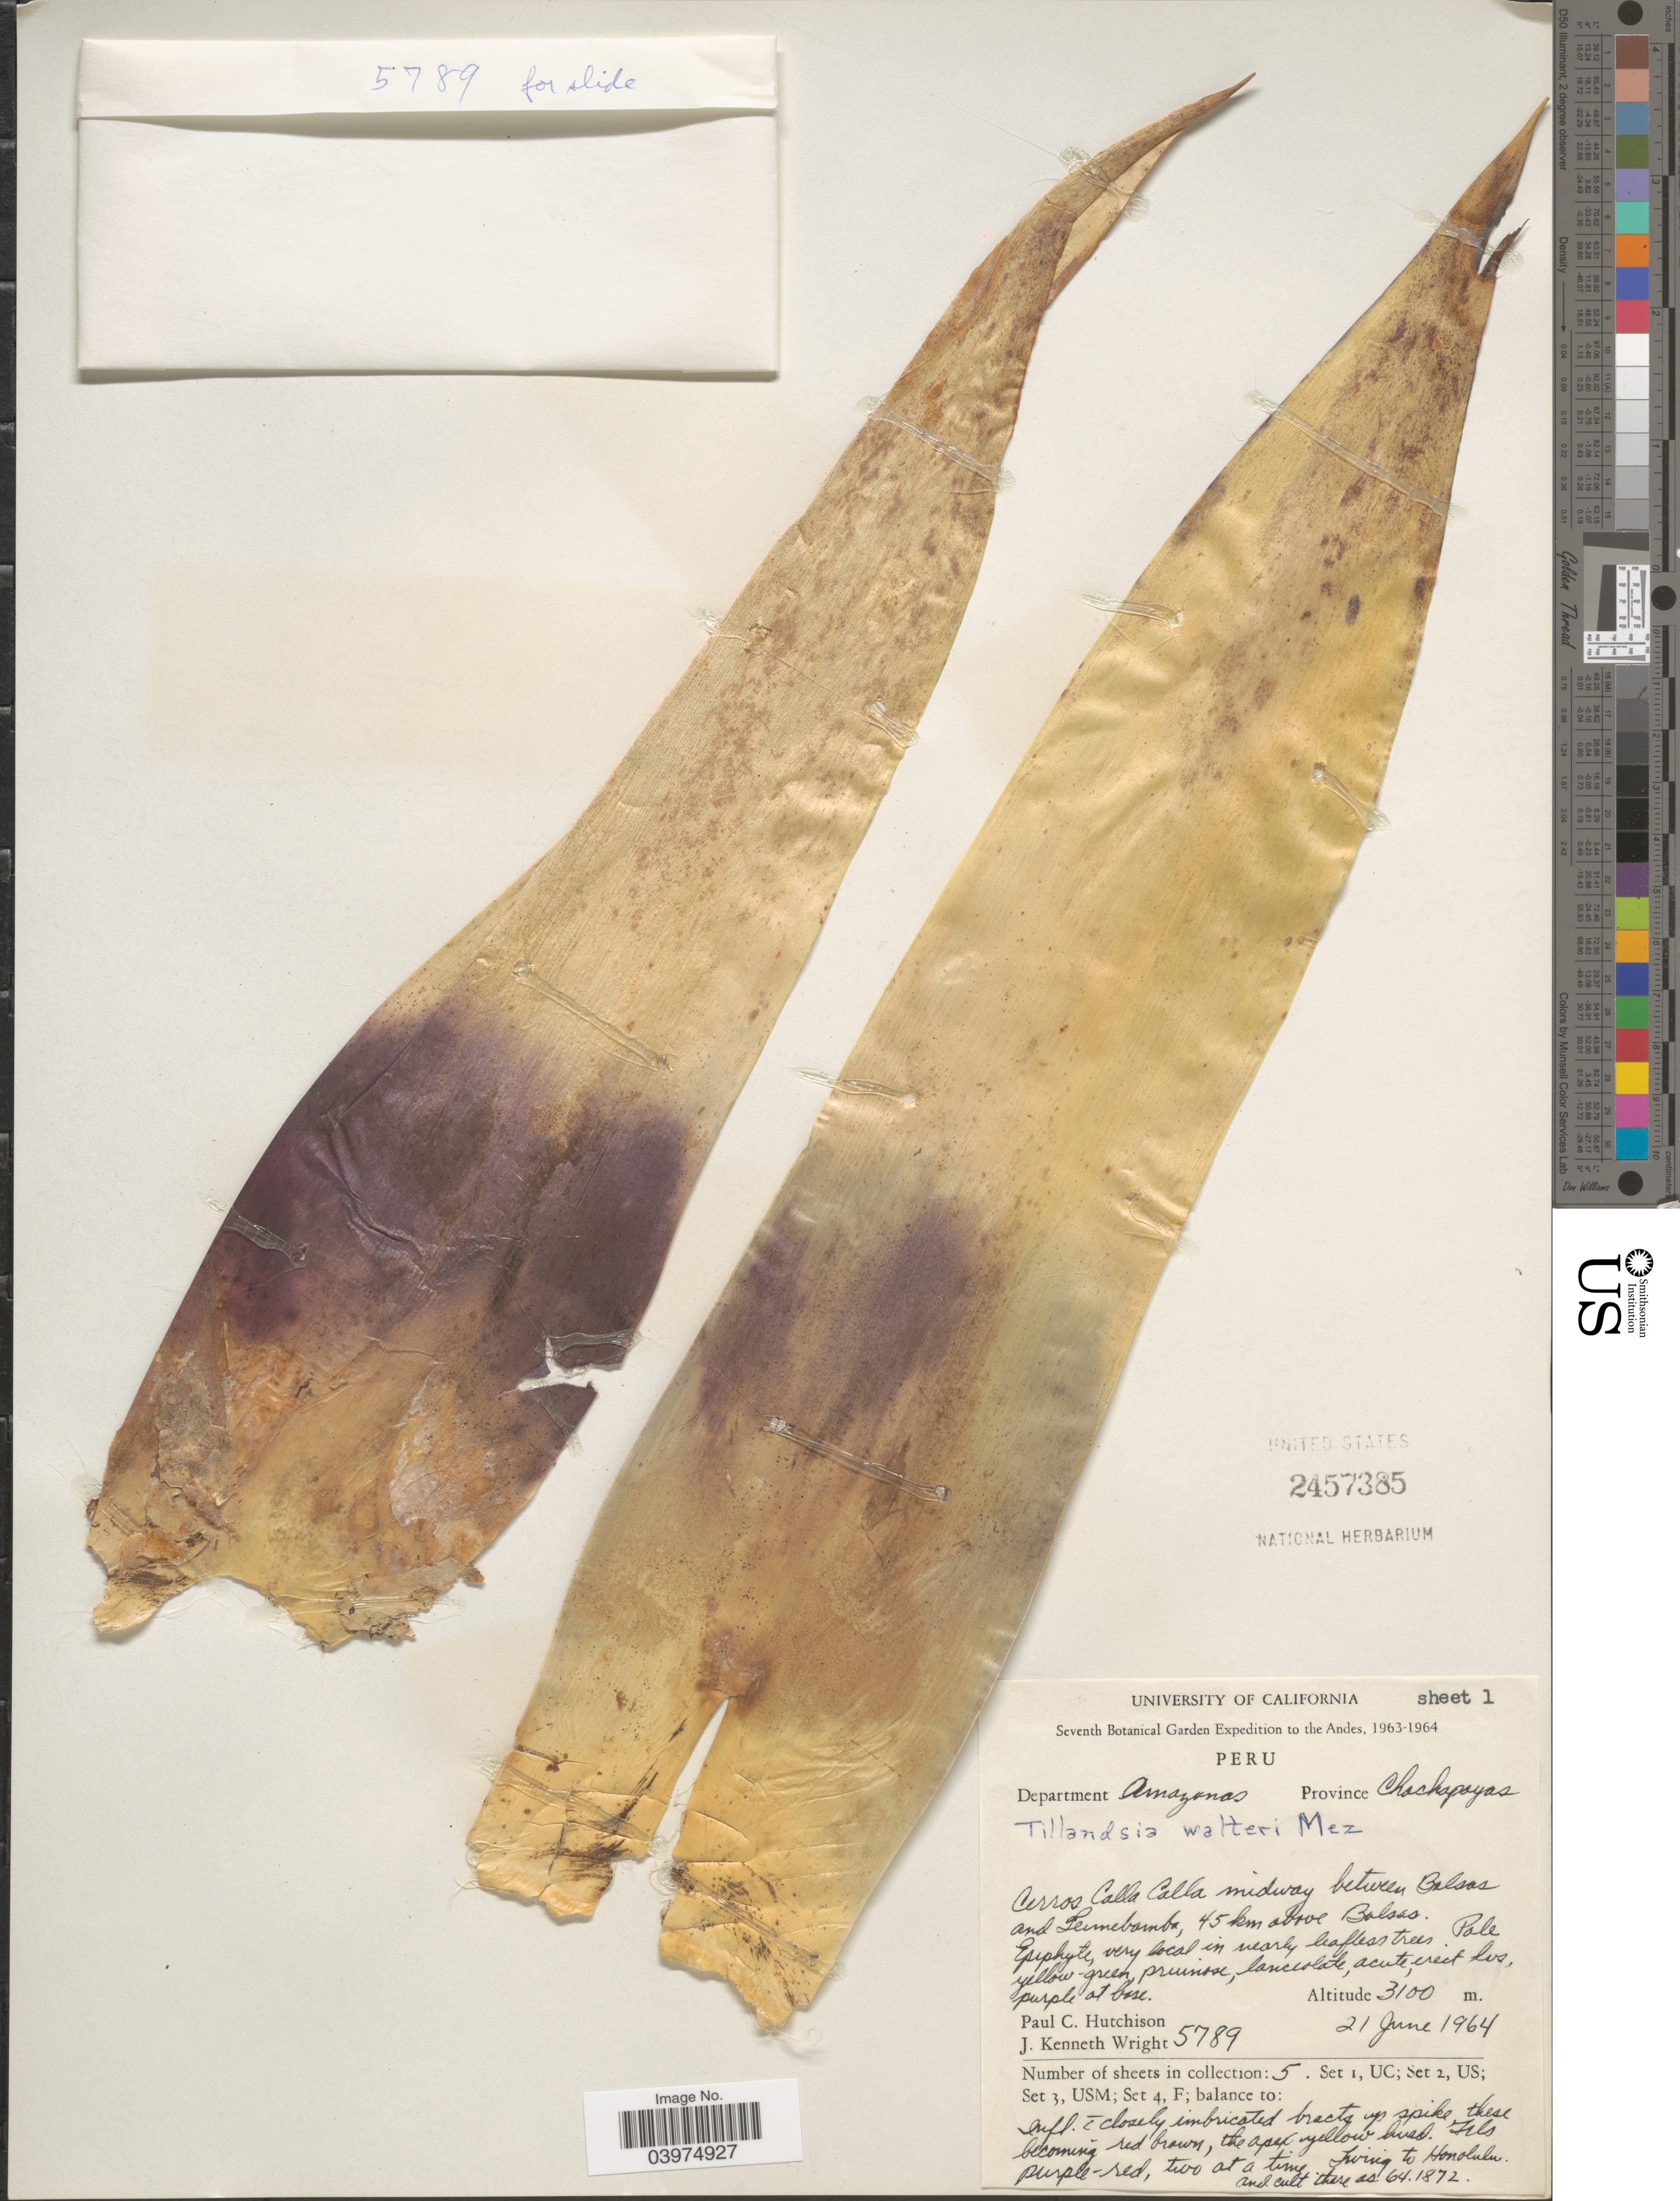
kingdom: Plantae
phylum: Tracheophyta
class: Liliopsida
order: Poales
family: Bromeliaceae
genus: Tillandsia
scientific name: Tillandsia walteri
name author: Mez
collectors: P. C. Hutchison & J. K. Wright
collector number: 5789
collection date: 1964-06-21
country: Peru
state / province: Amazonas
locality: Seventh Botanical Garden Expedition to the Andes, 1963-1964. Department Amazonas Province Chachapoyas. Cerros Calla Calla midway between Balsas and Leimebamba, 45 km above Balsas.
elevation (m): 3100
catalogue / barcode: US 2457385